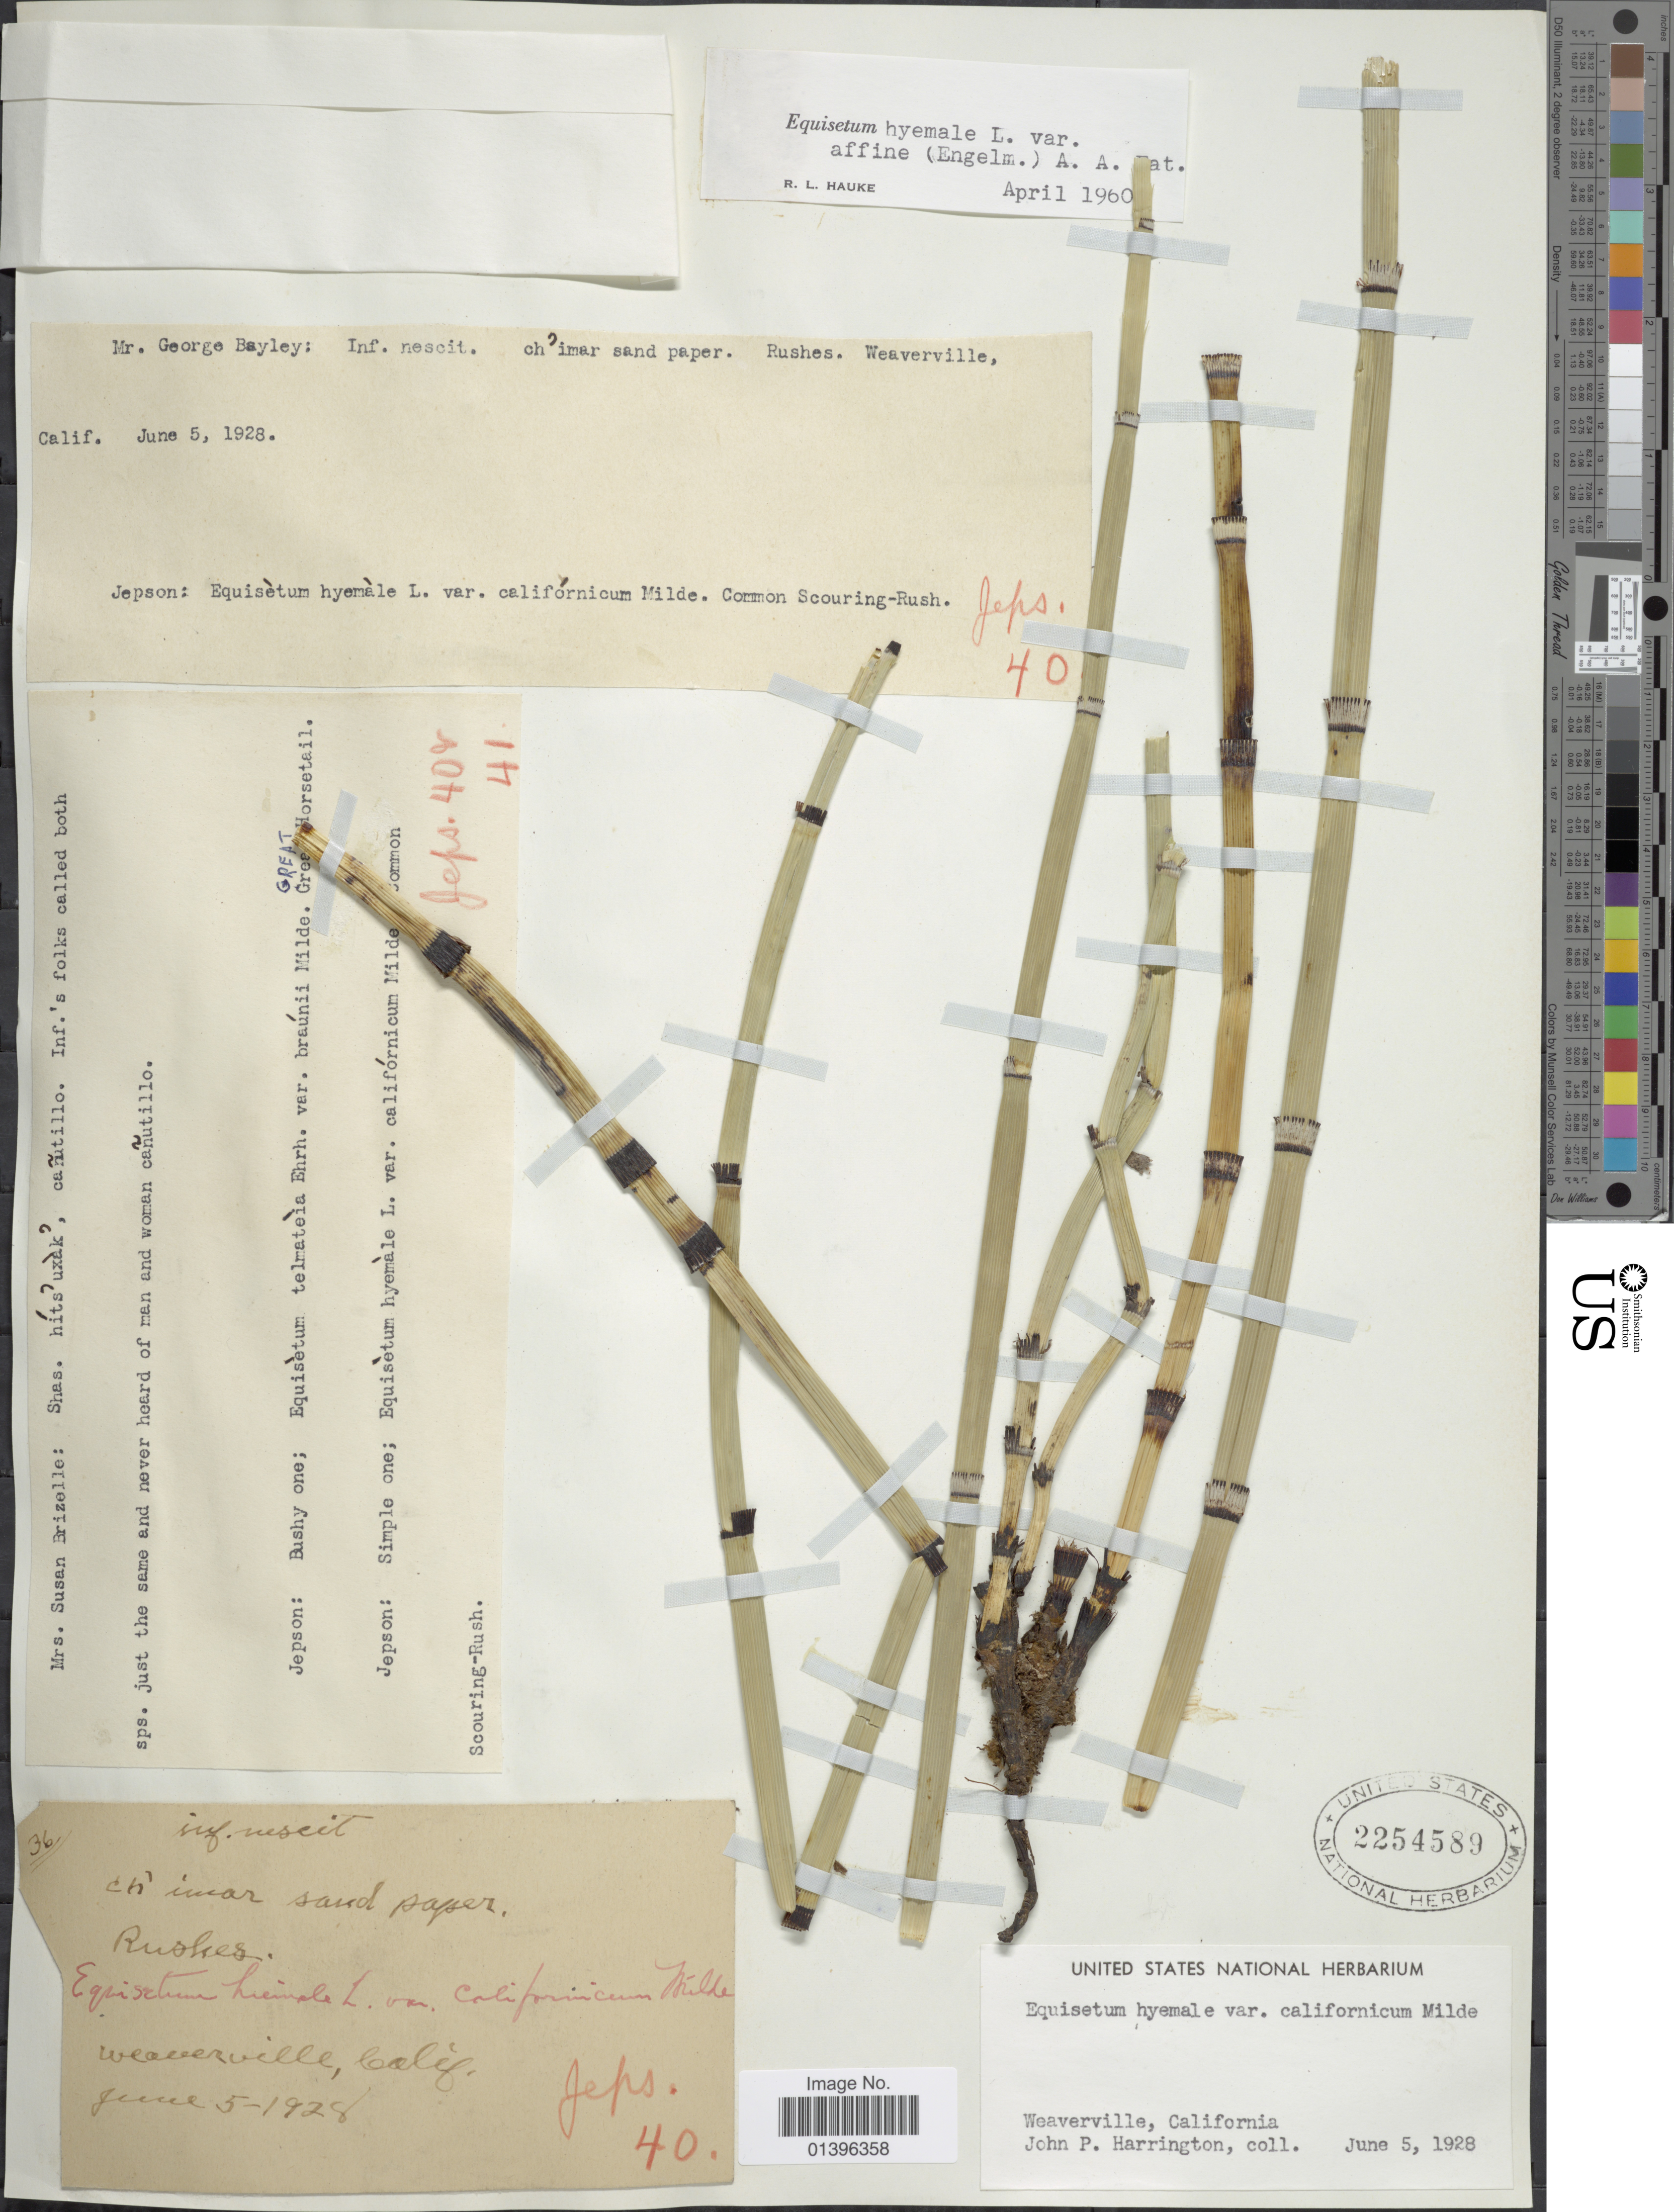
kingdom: Plantae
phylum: Tracheophyta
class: Polypodiopsida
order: Equisetales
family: Equisetaceae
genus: Equisetum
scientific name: Equisetum hyemale var. affine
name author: (Engelm.) A.A. Eaton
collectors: J. Harrington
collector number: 36 ?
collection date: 1928-06-05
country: United States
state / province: California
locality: Weaverville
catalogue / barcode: US 2254589